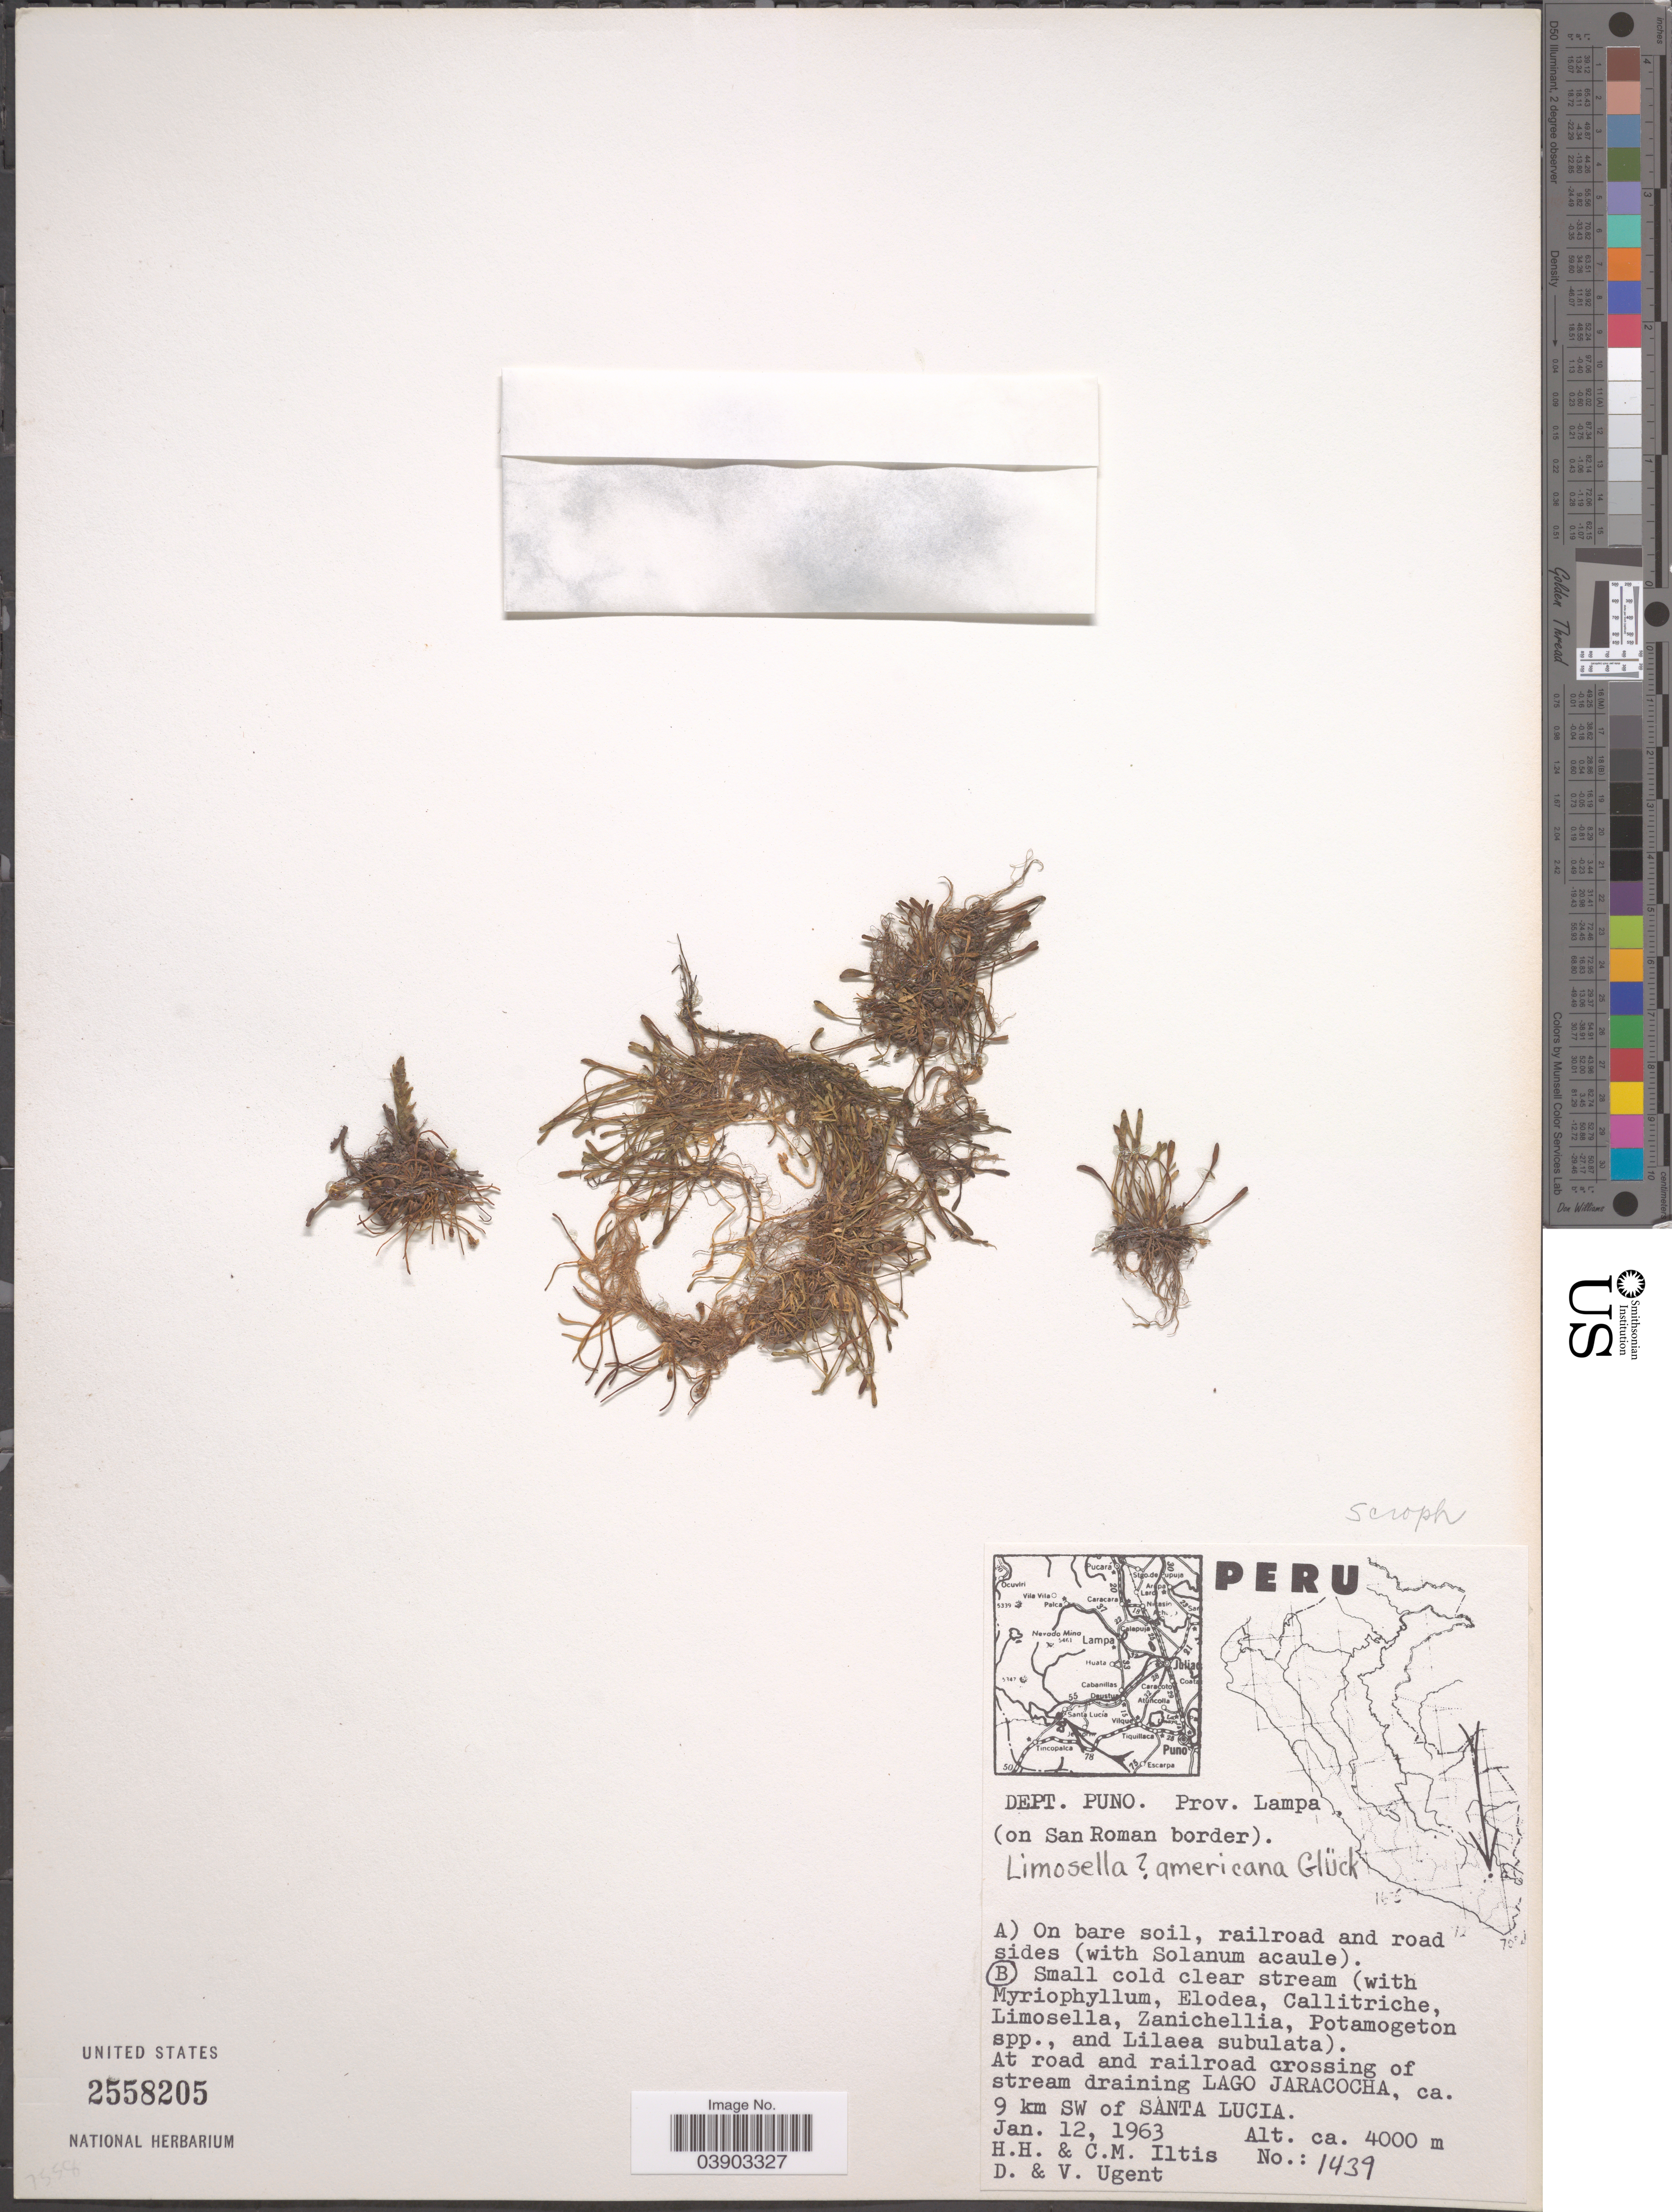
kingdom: Plantae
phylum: Tracheophyta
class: Magnoliopsida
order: Lamiales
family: Scrophulariaceae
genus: Limosella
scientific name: Limosella aquatica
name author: L.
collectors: H. H. Iltis, C. M Iltis, D. Ugent & V. Ugent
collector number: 1439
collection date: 1963-01-12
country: Peru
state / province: Puno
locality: Dept. Puno. Prov. Lampa (on San Roman border). At road and railroad crossing of stream draining Lago Jaracocha, ca. 9 km SW of Santa Lucia.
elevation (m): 4000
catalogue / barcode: US 2558205